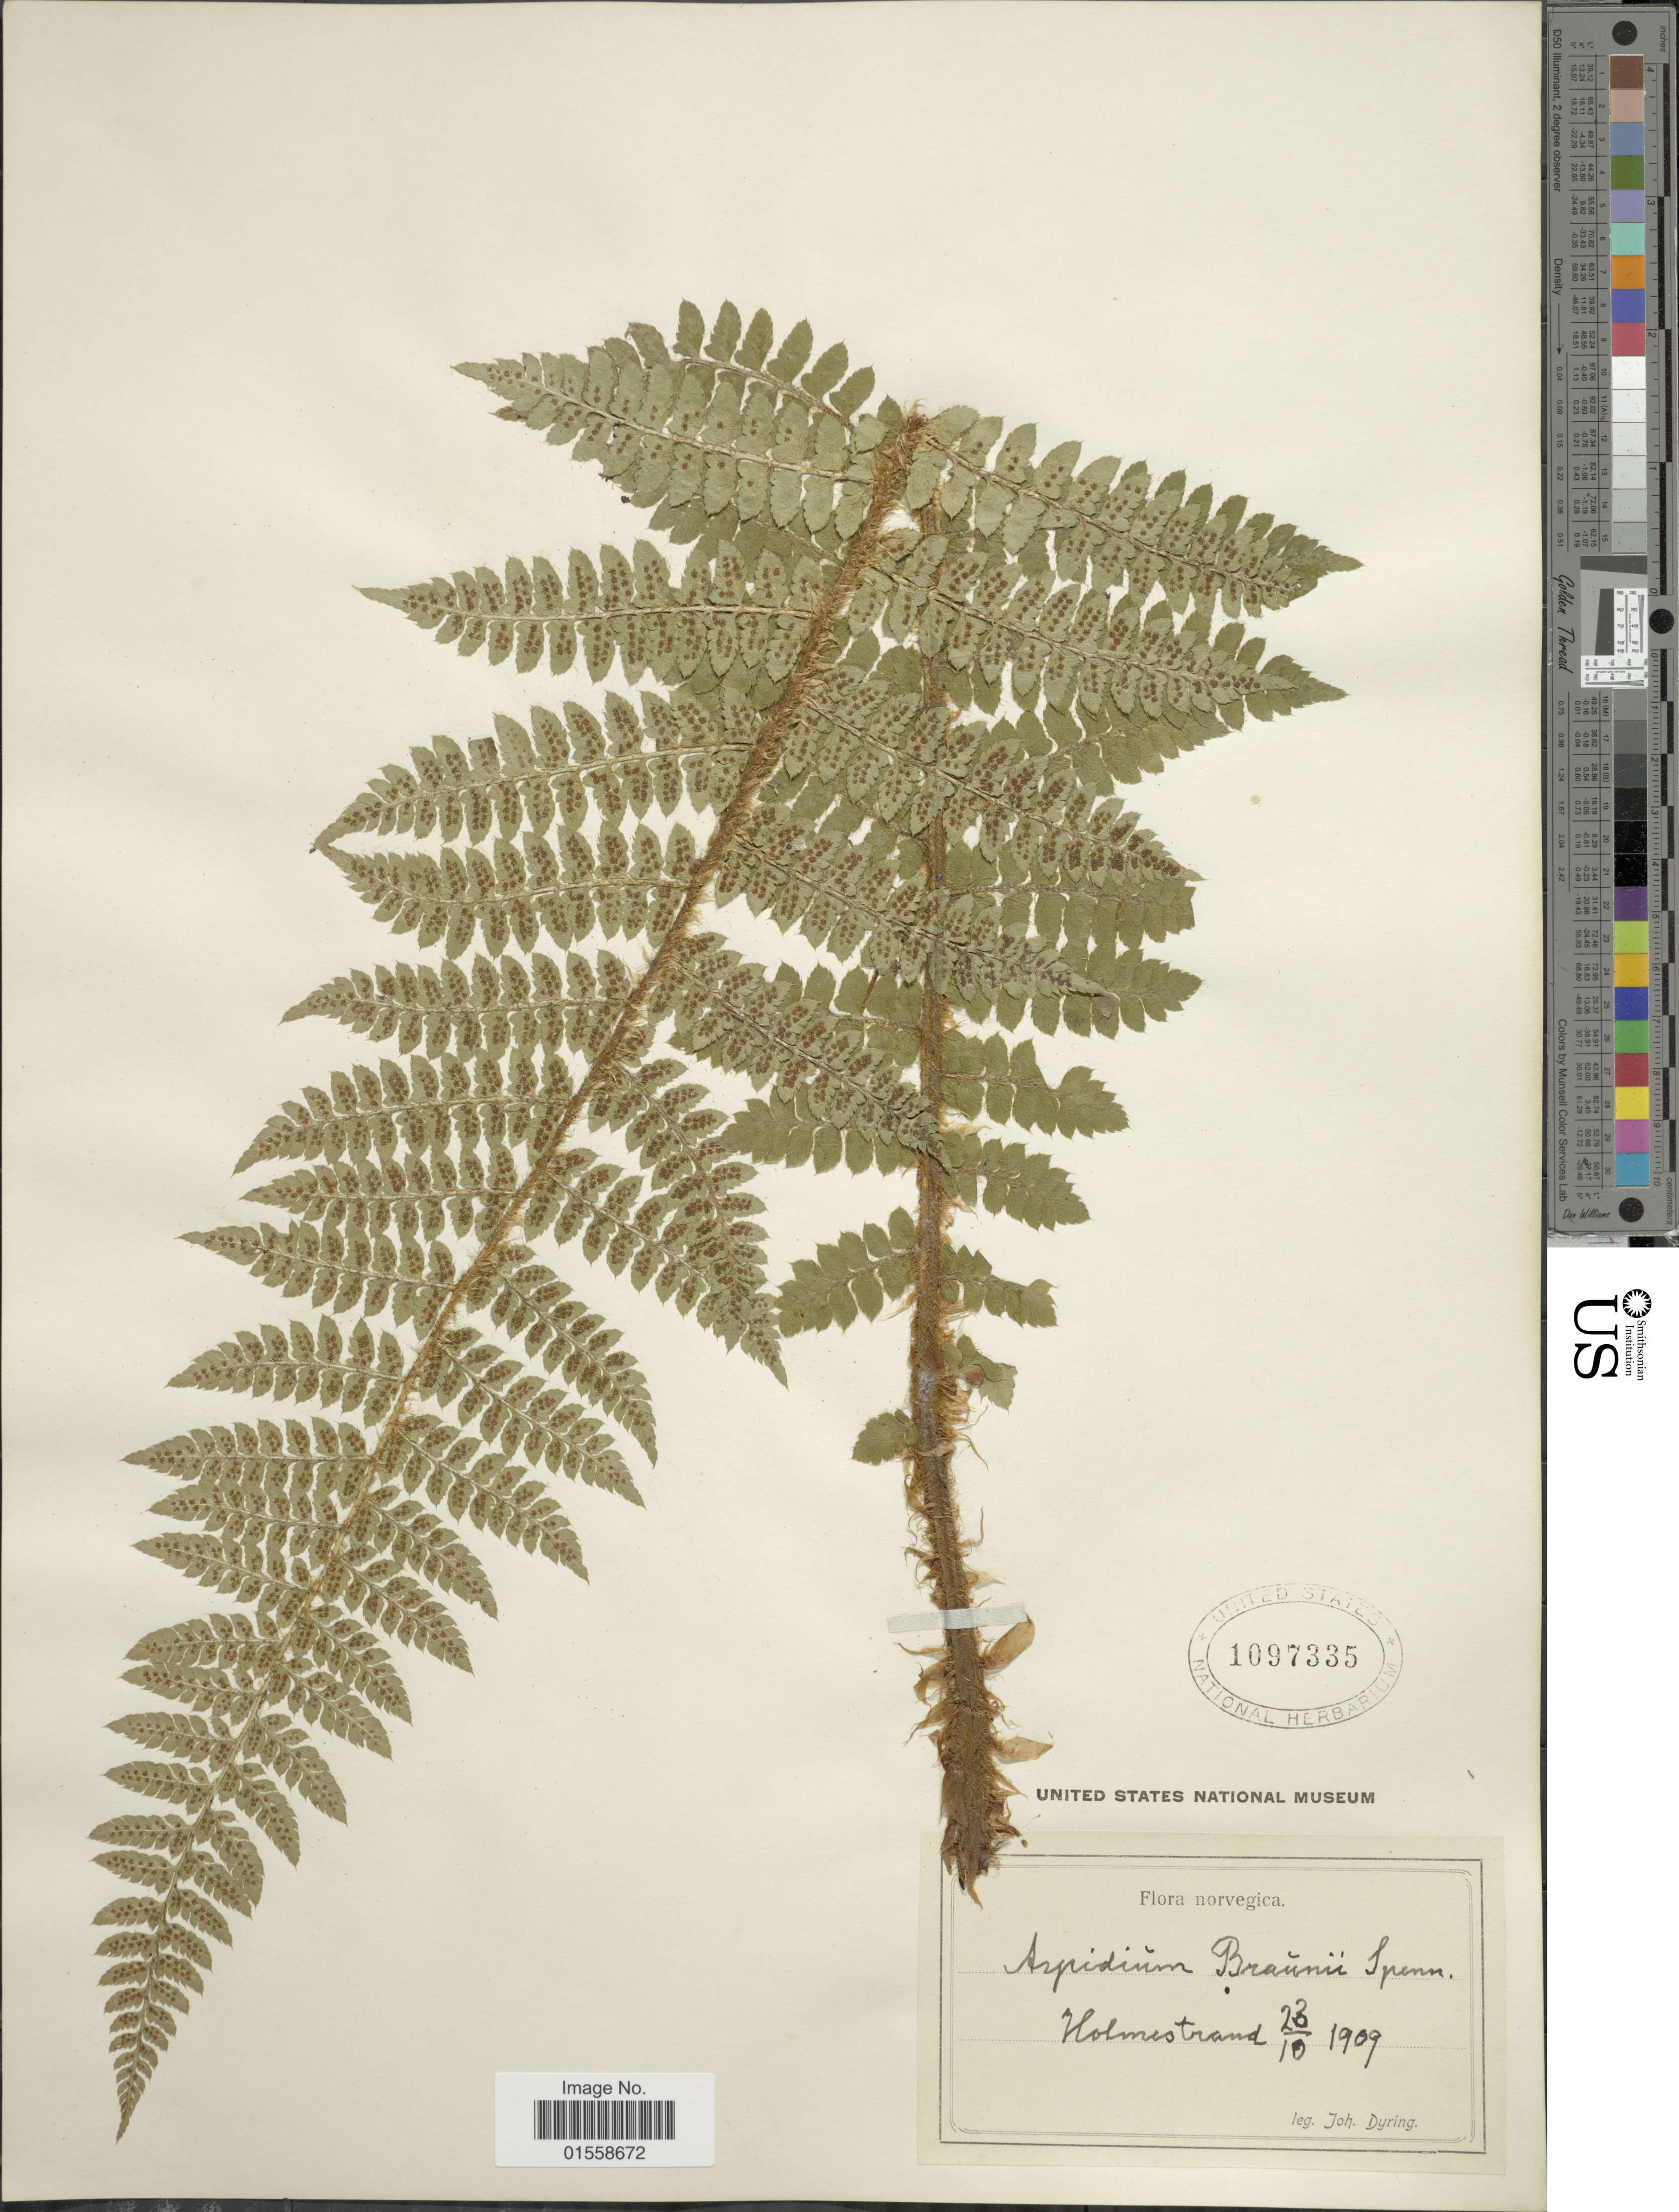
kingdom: Plantae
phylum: Tracheophyta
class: Polypodiopsida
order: Polypodiales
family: Dryopteridaceae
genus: Polystichum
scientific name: Polystichum braunii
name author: (Spenn.) Fée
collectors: Dyring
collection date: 1909-10-23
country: Norway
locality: Norvegica, Holmestrand.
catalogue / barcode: US 1097335